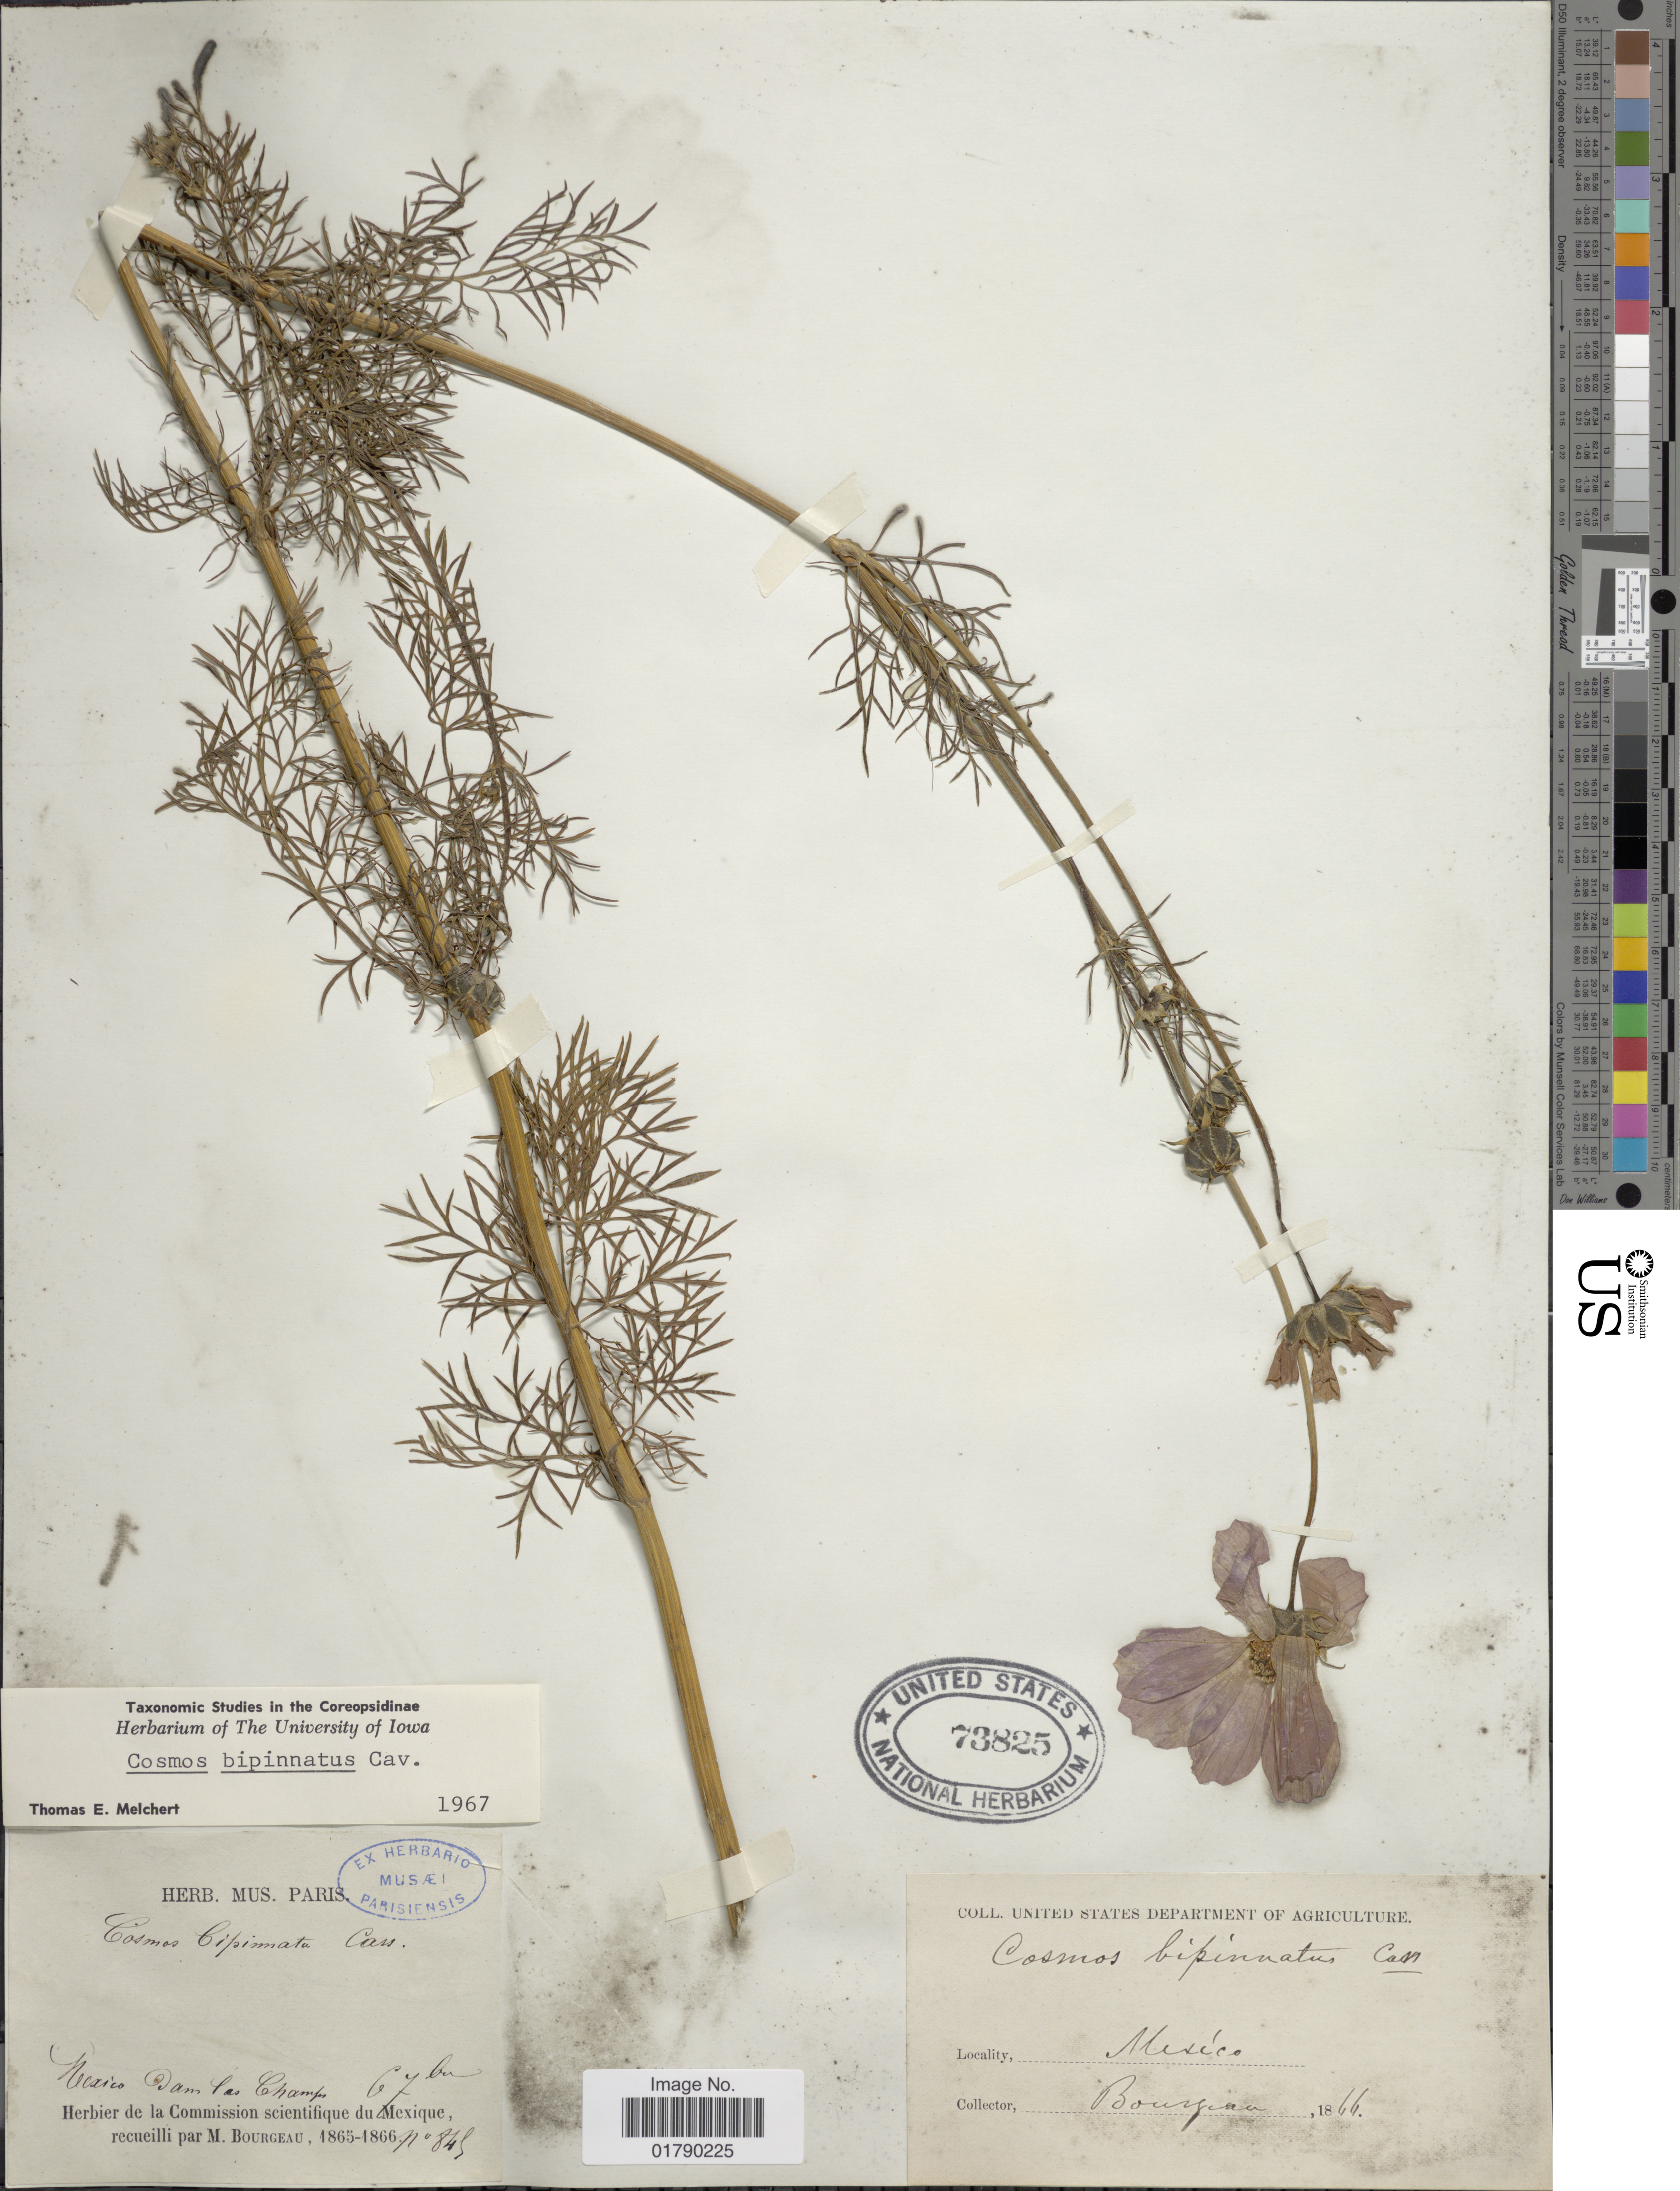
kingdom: Plantae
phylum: Tracheophyta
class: Magnoliopsida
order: Asterales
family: Asteraceae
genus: Cosmos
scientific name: Cosmos bipinnatus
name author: Cav.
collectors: M. Bourgeau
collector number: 845*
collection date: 1865-09-06/1866-09-06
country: Mexico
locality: Mexico Dam las Champs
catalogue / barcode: US 73825